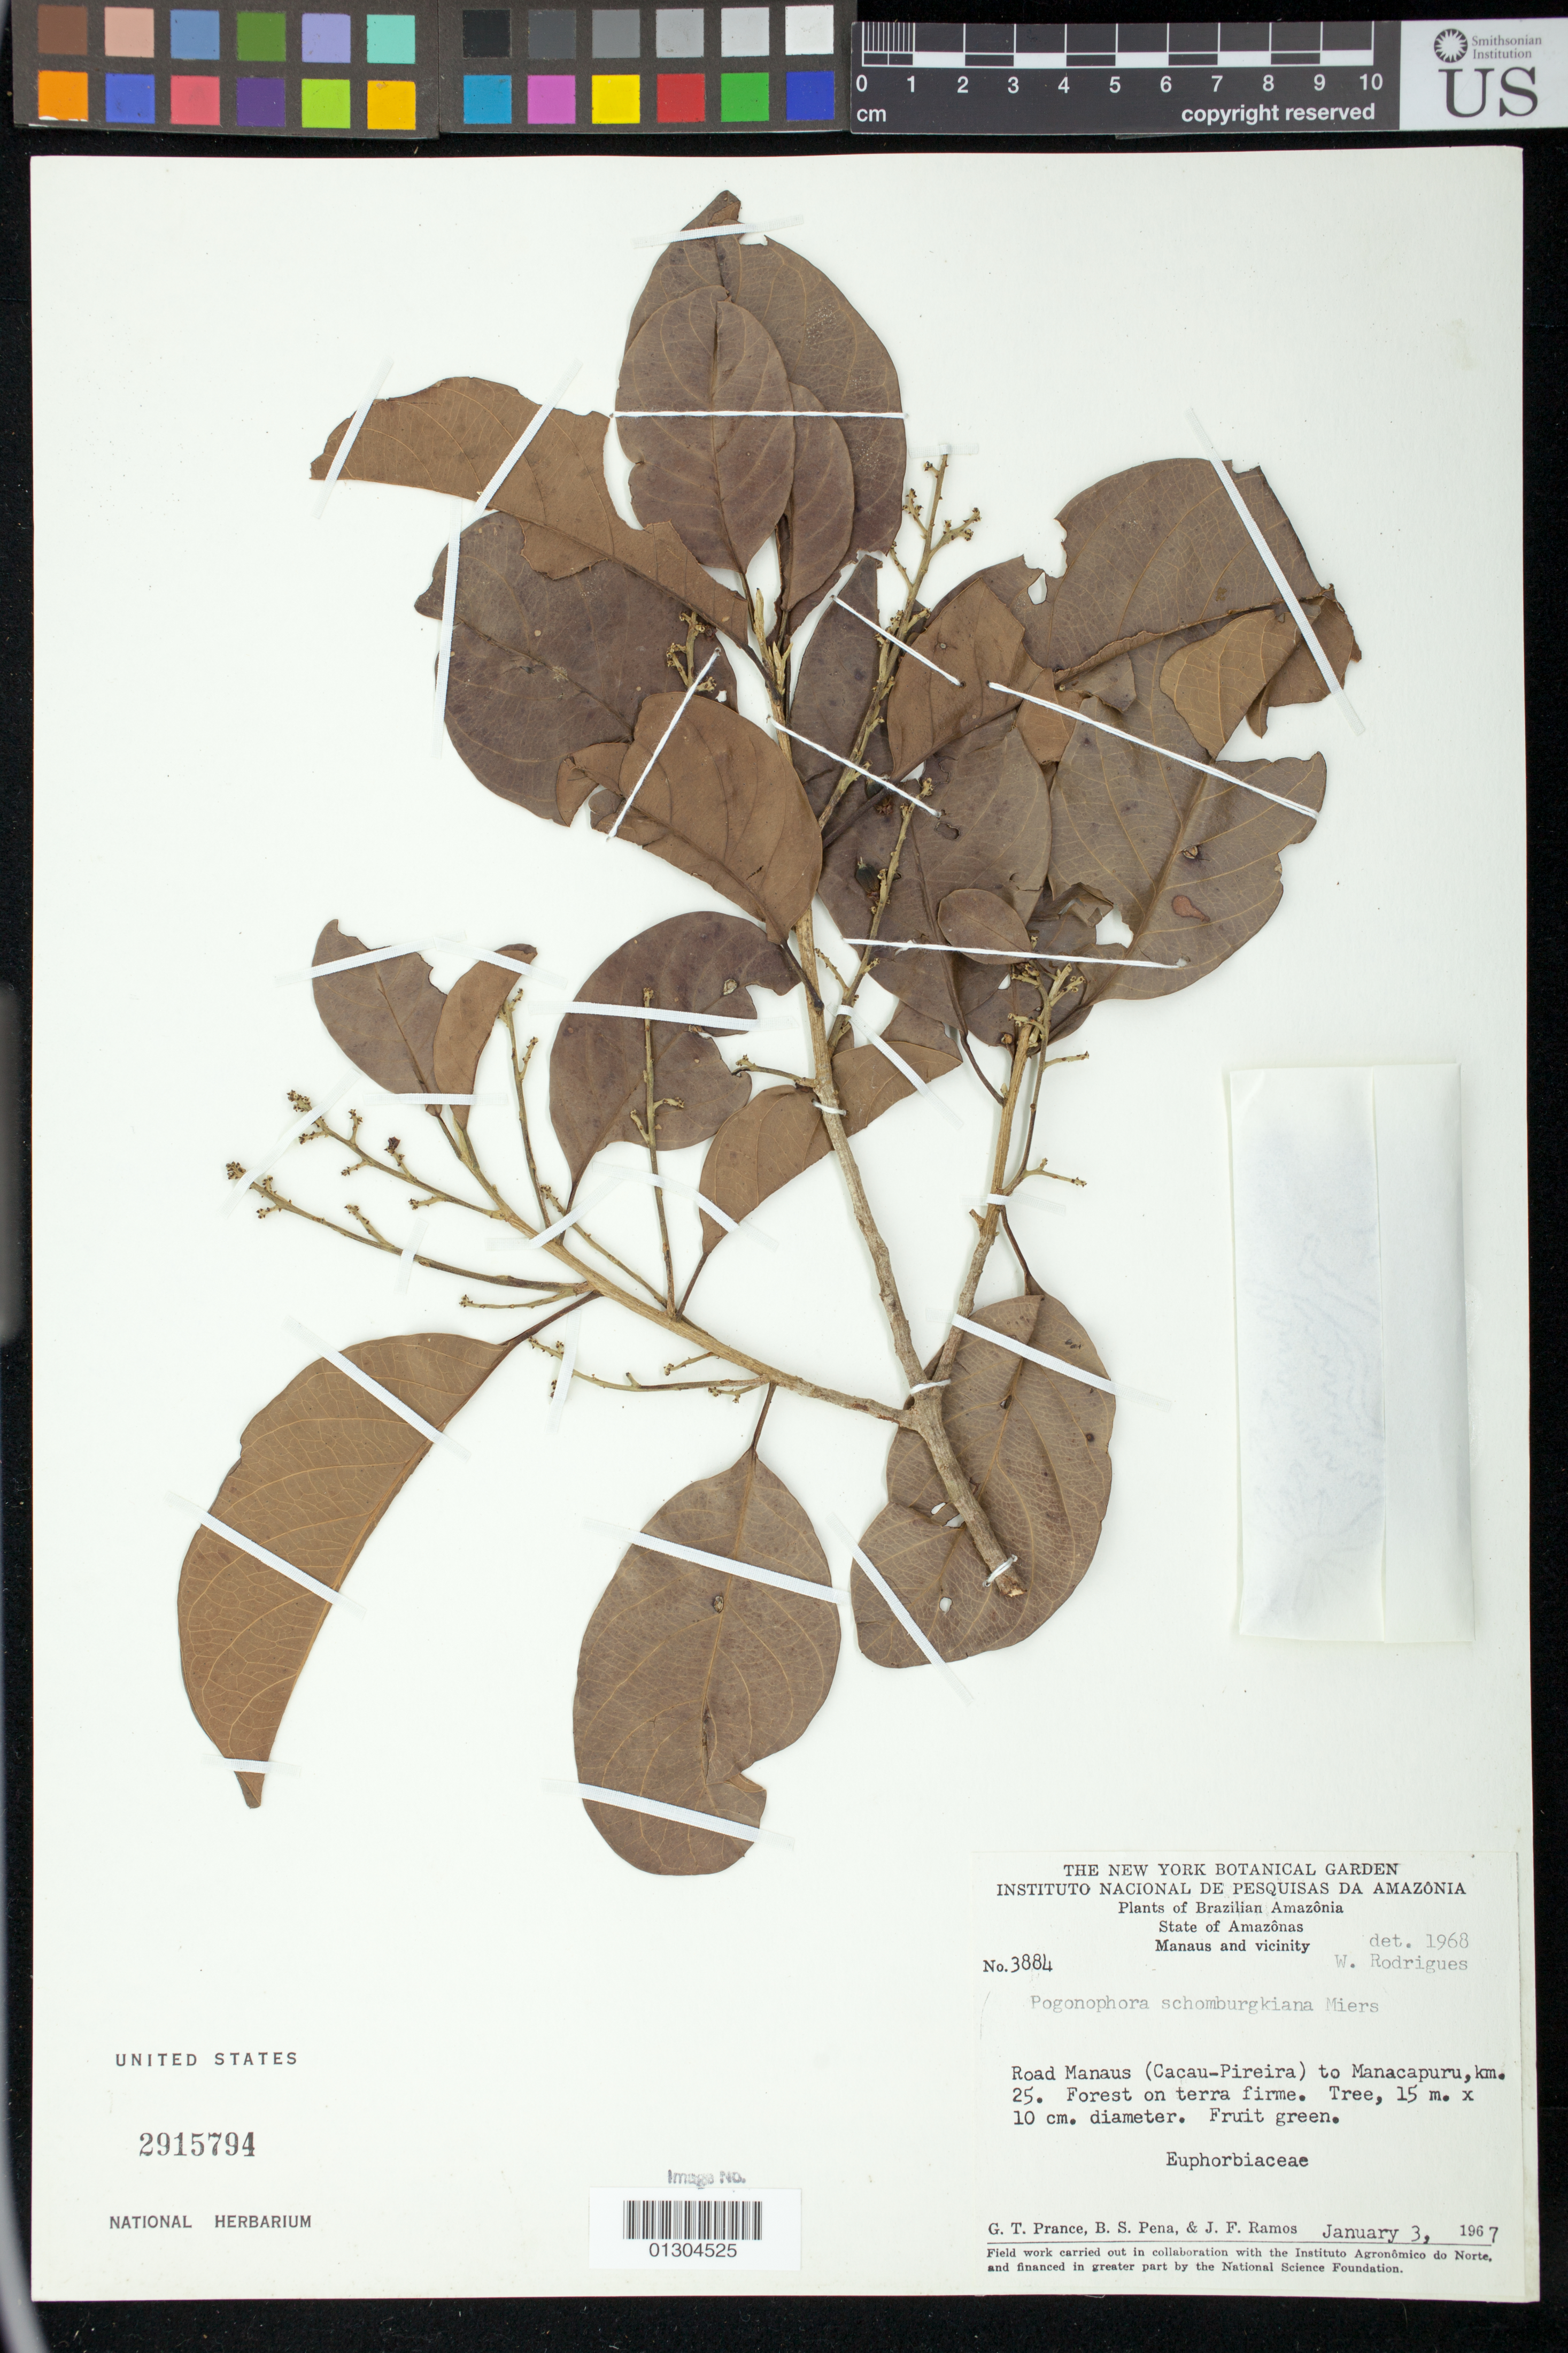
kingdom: Plantae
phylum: Tracheophyta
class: Magnoliopsida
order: Malpighiales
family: Peraceae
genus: Pogonophora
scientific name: Pogonophora schomburgkiana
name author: Miers ex Benth.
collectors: G. T. Prance, B. S. Pena & J. F. Ramos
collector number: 3884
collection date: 1967-01-03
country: Brazil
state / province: Amazonas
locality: Manaus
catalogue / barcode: US 2915794